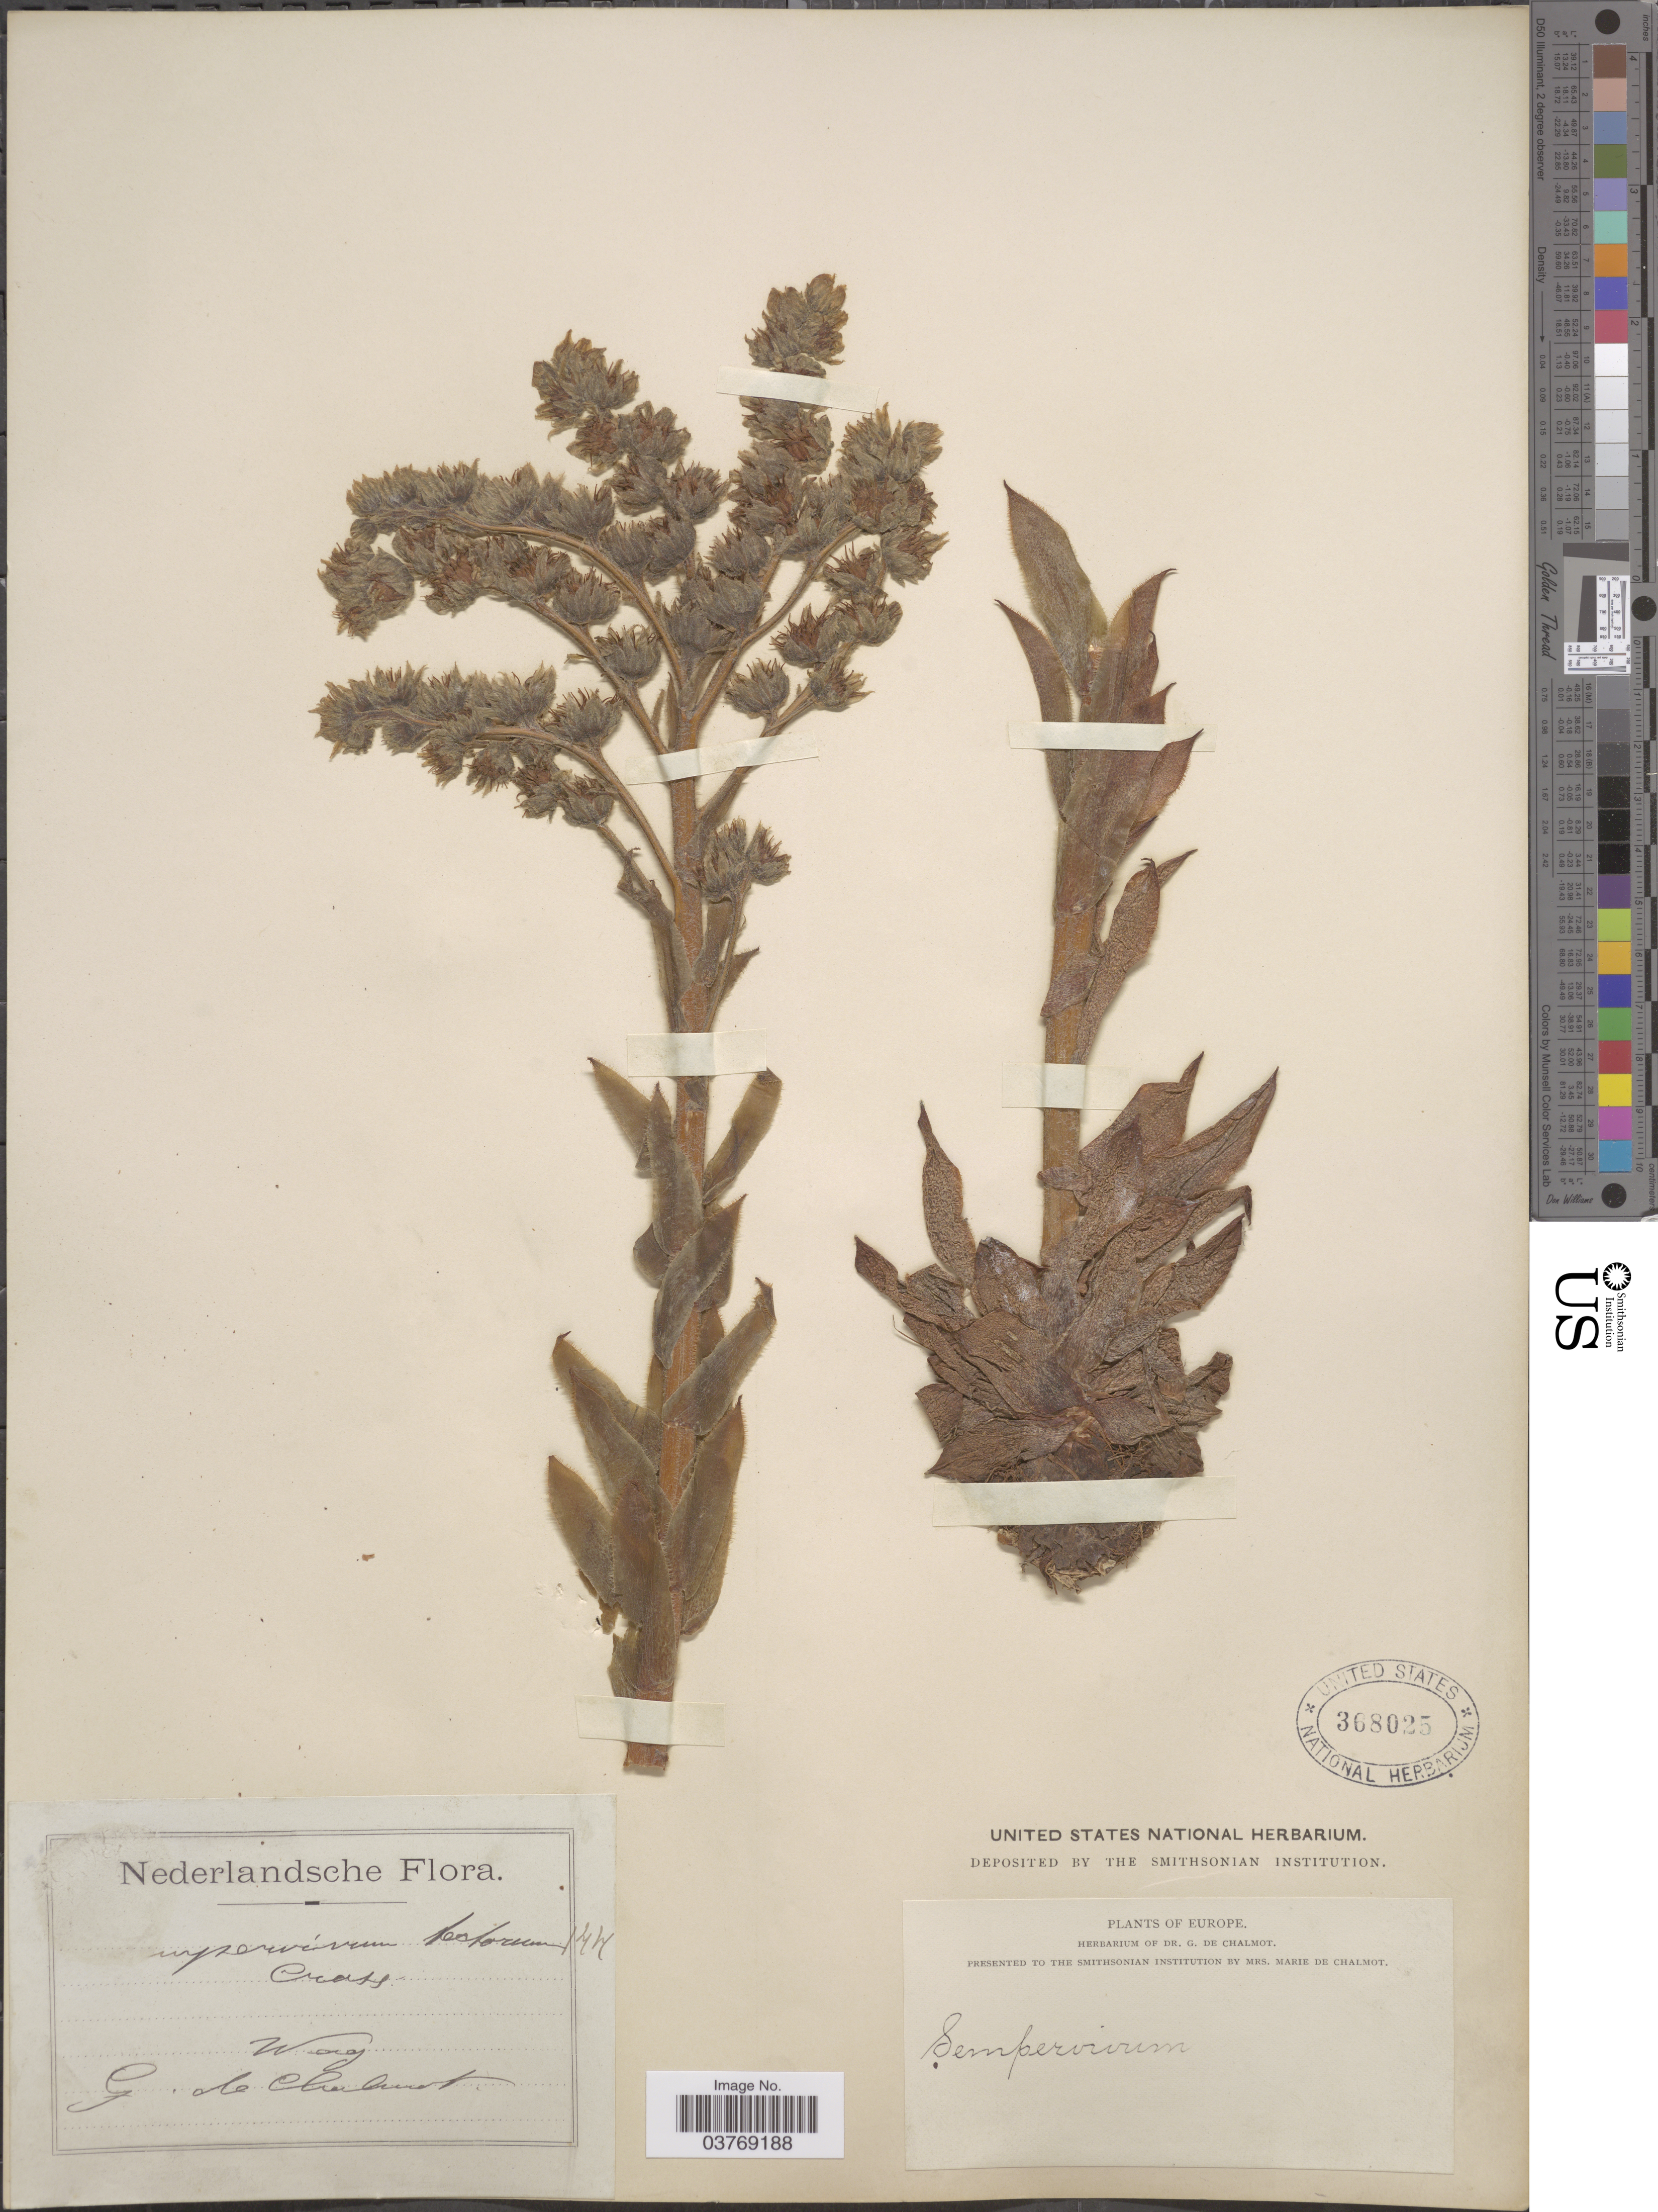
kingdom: Plantae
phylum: Tracheophyta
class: Magnoliopsida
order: Saxifragales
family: Crassulaceae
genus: Sempervivum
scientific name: Sempervivum tectorum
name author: L.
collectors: G. de Chalmot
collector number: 144?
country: Netherlands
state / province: Gelderland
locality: Wag.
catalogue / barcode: US 368025